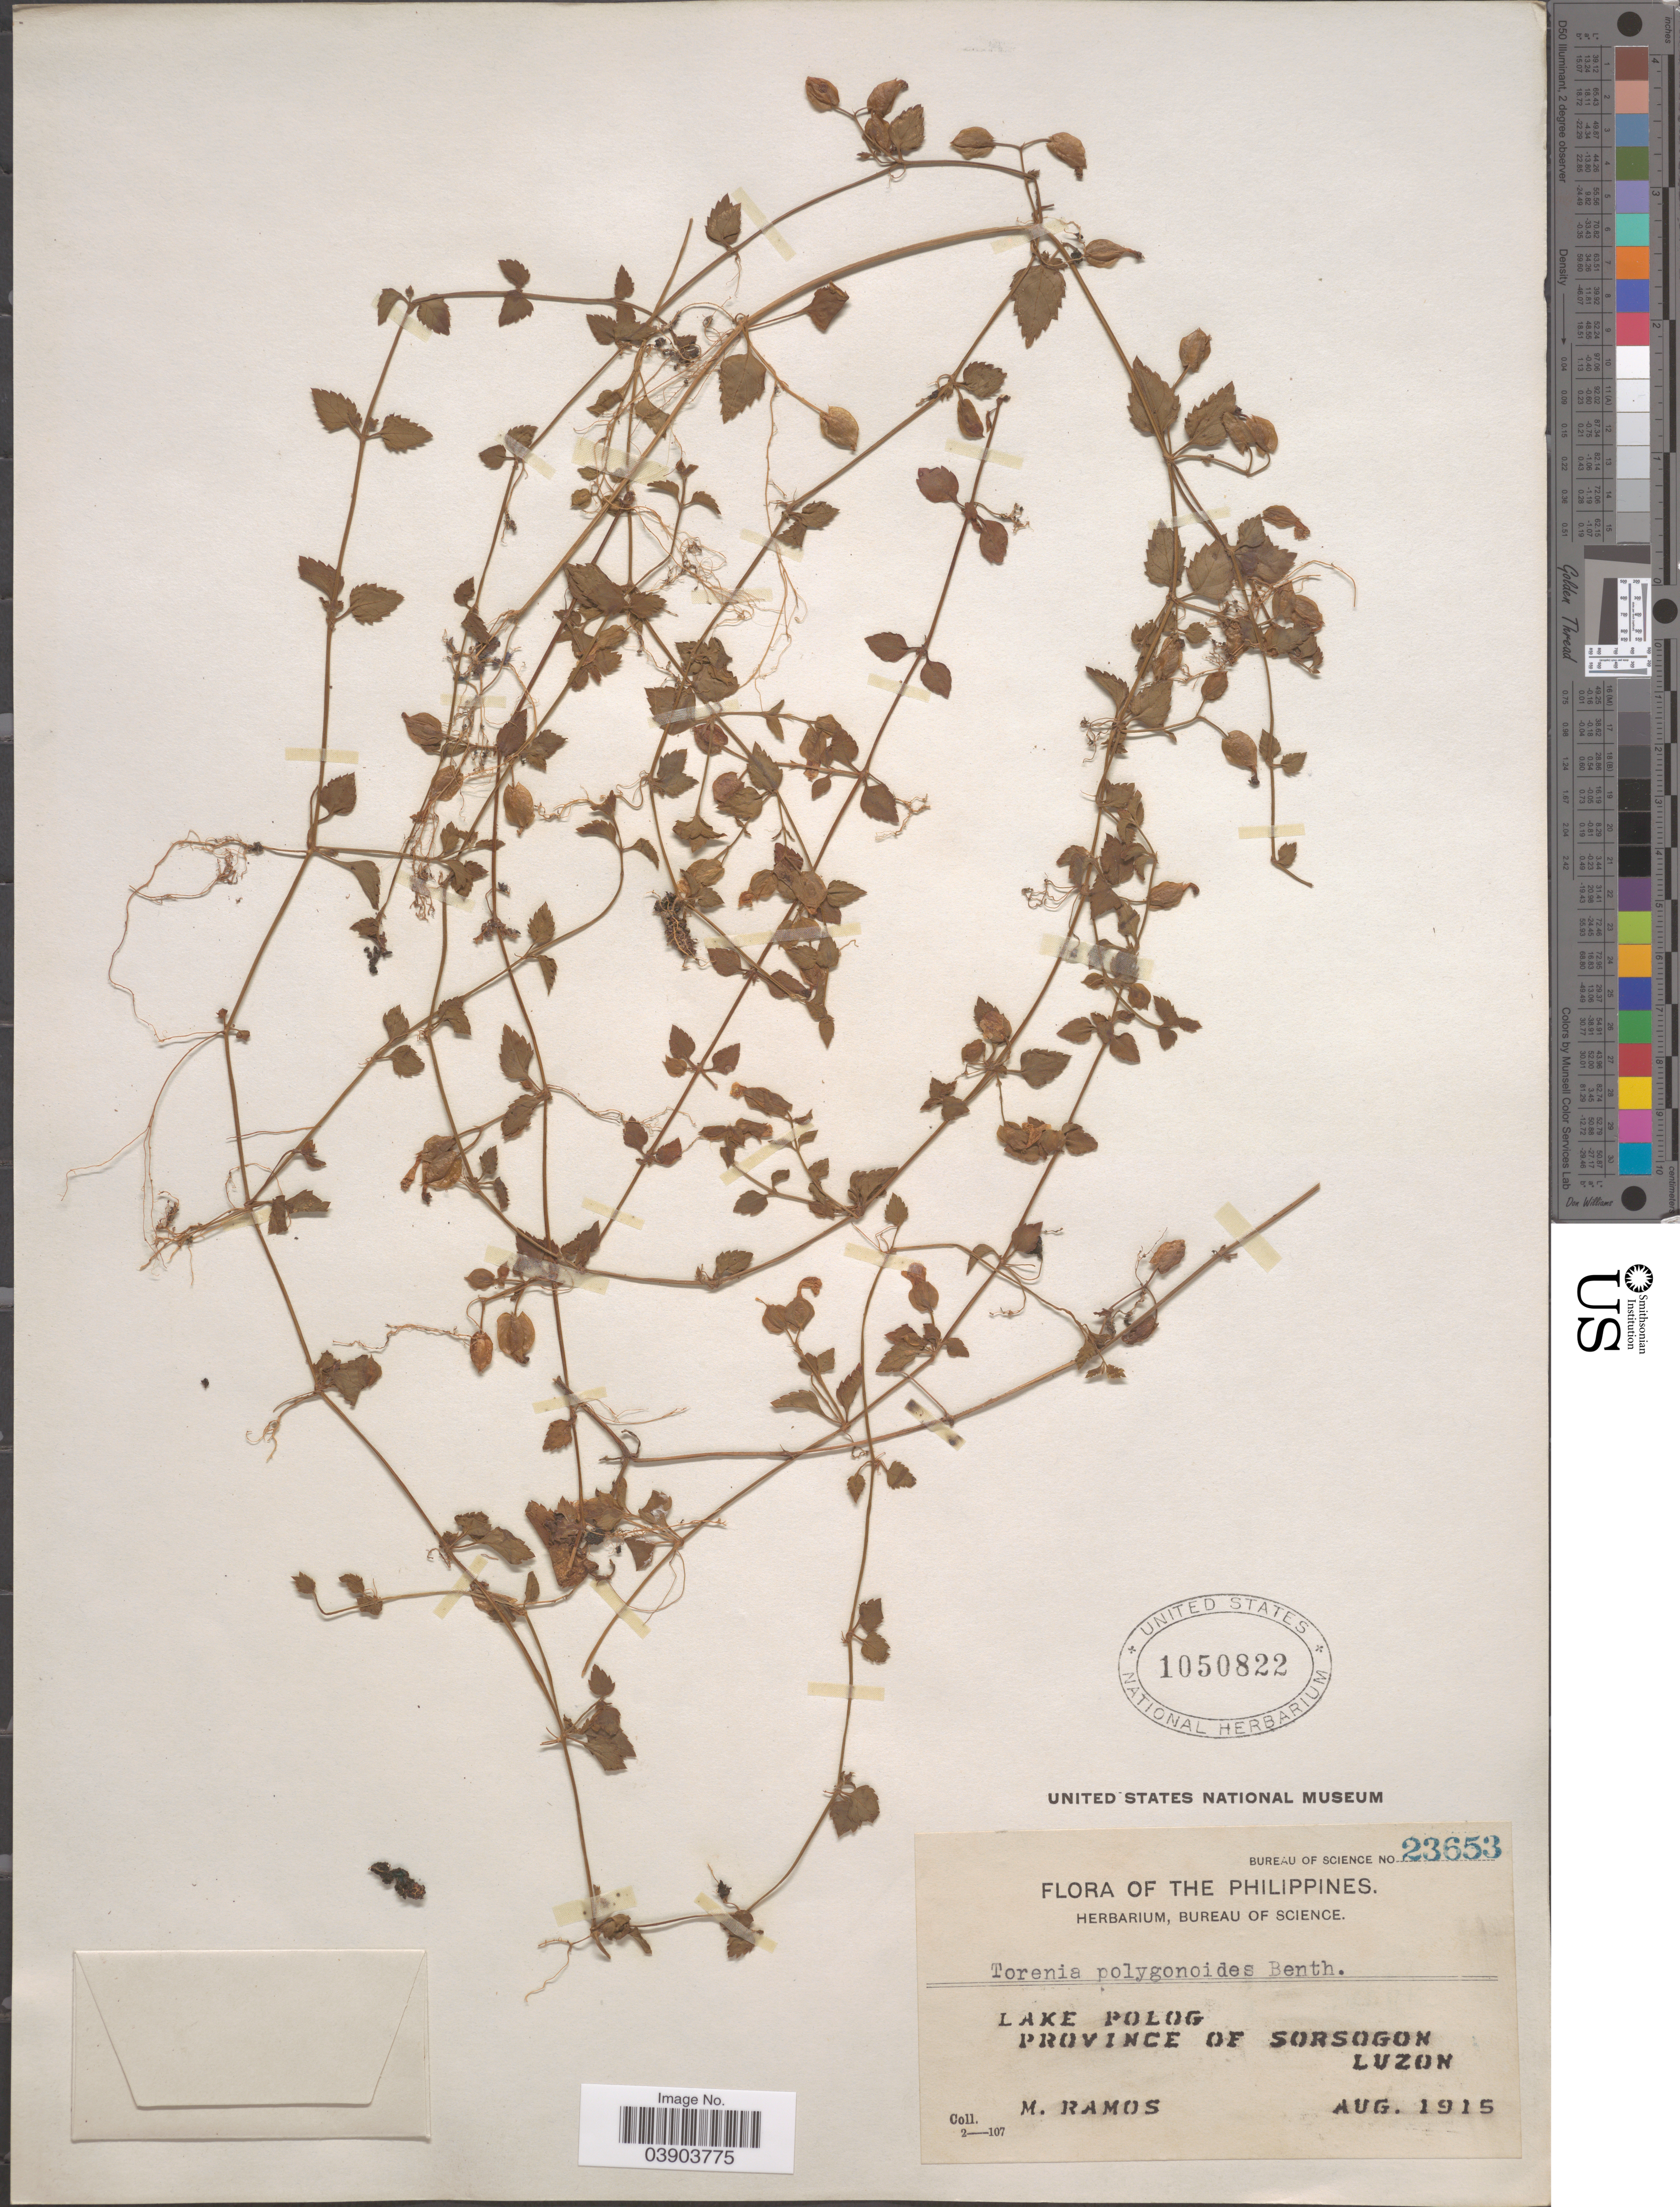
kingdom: Plantae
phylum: Tracheophyta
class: Magnoliopsida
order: Lamiales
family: Linderniaceae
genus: Torenia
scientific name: Torenia polygonoides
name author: Benth.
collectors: M. Ramos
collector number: Bureau of Science 23653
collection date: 1915-08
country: Philippines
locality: Lake Polog. Province of Sorsogon. Luzon.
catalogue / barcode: US 1050822